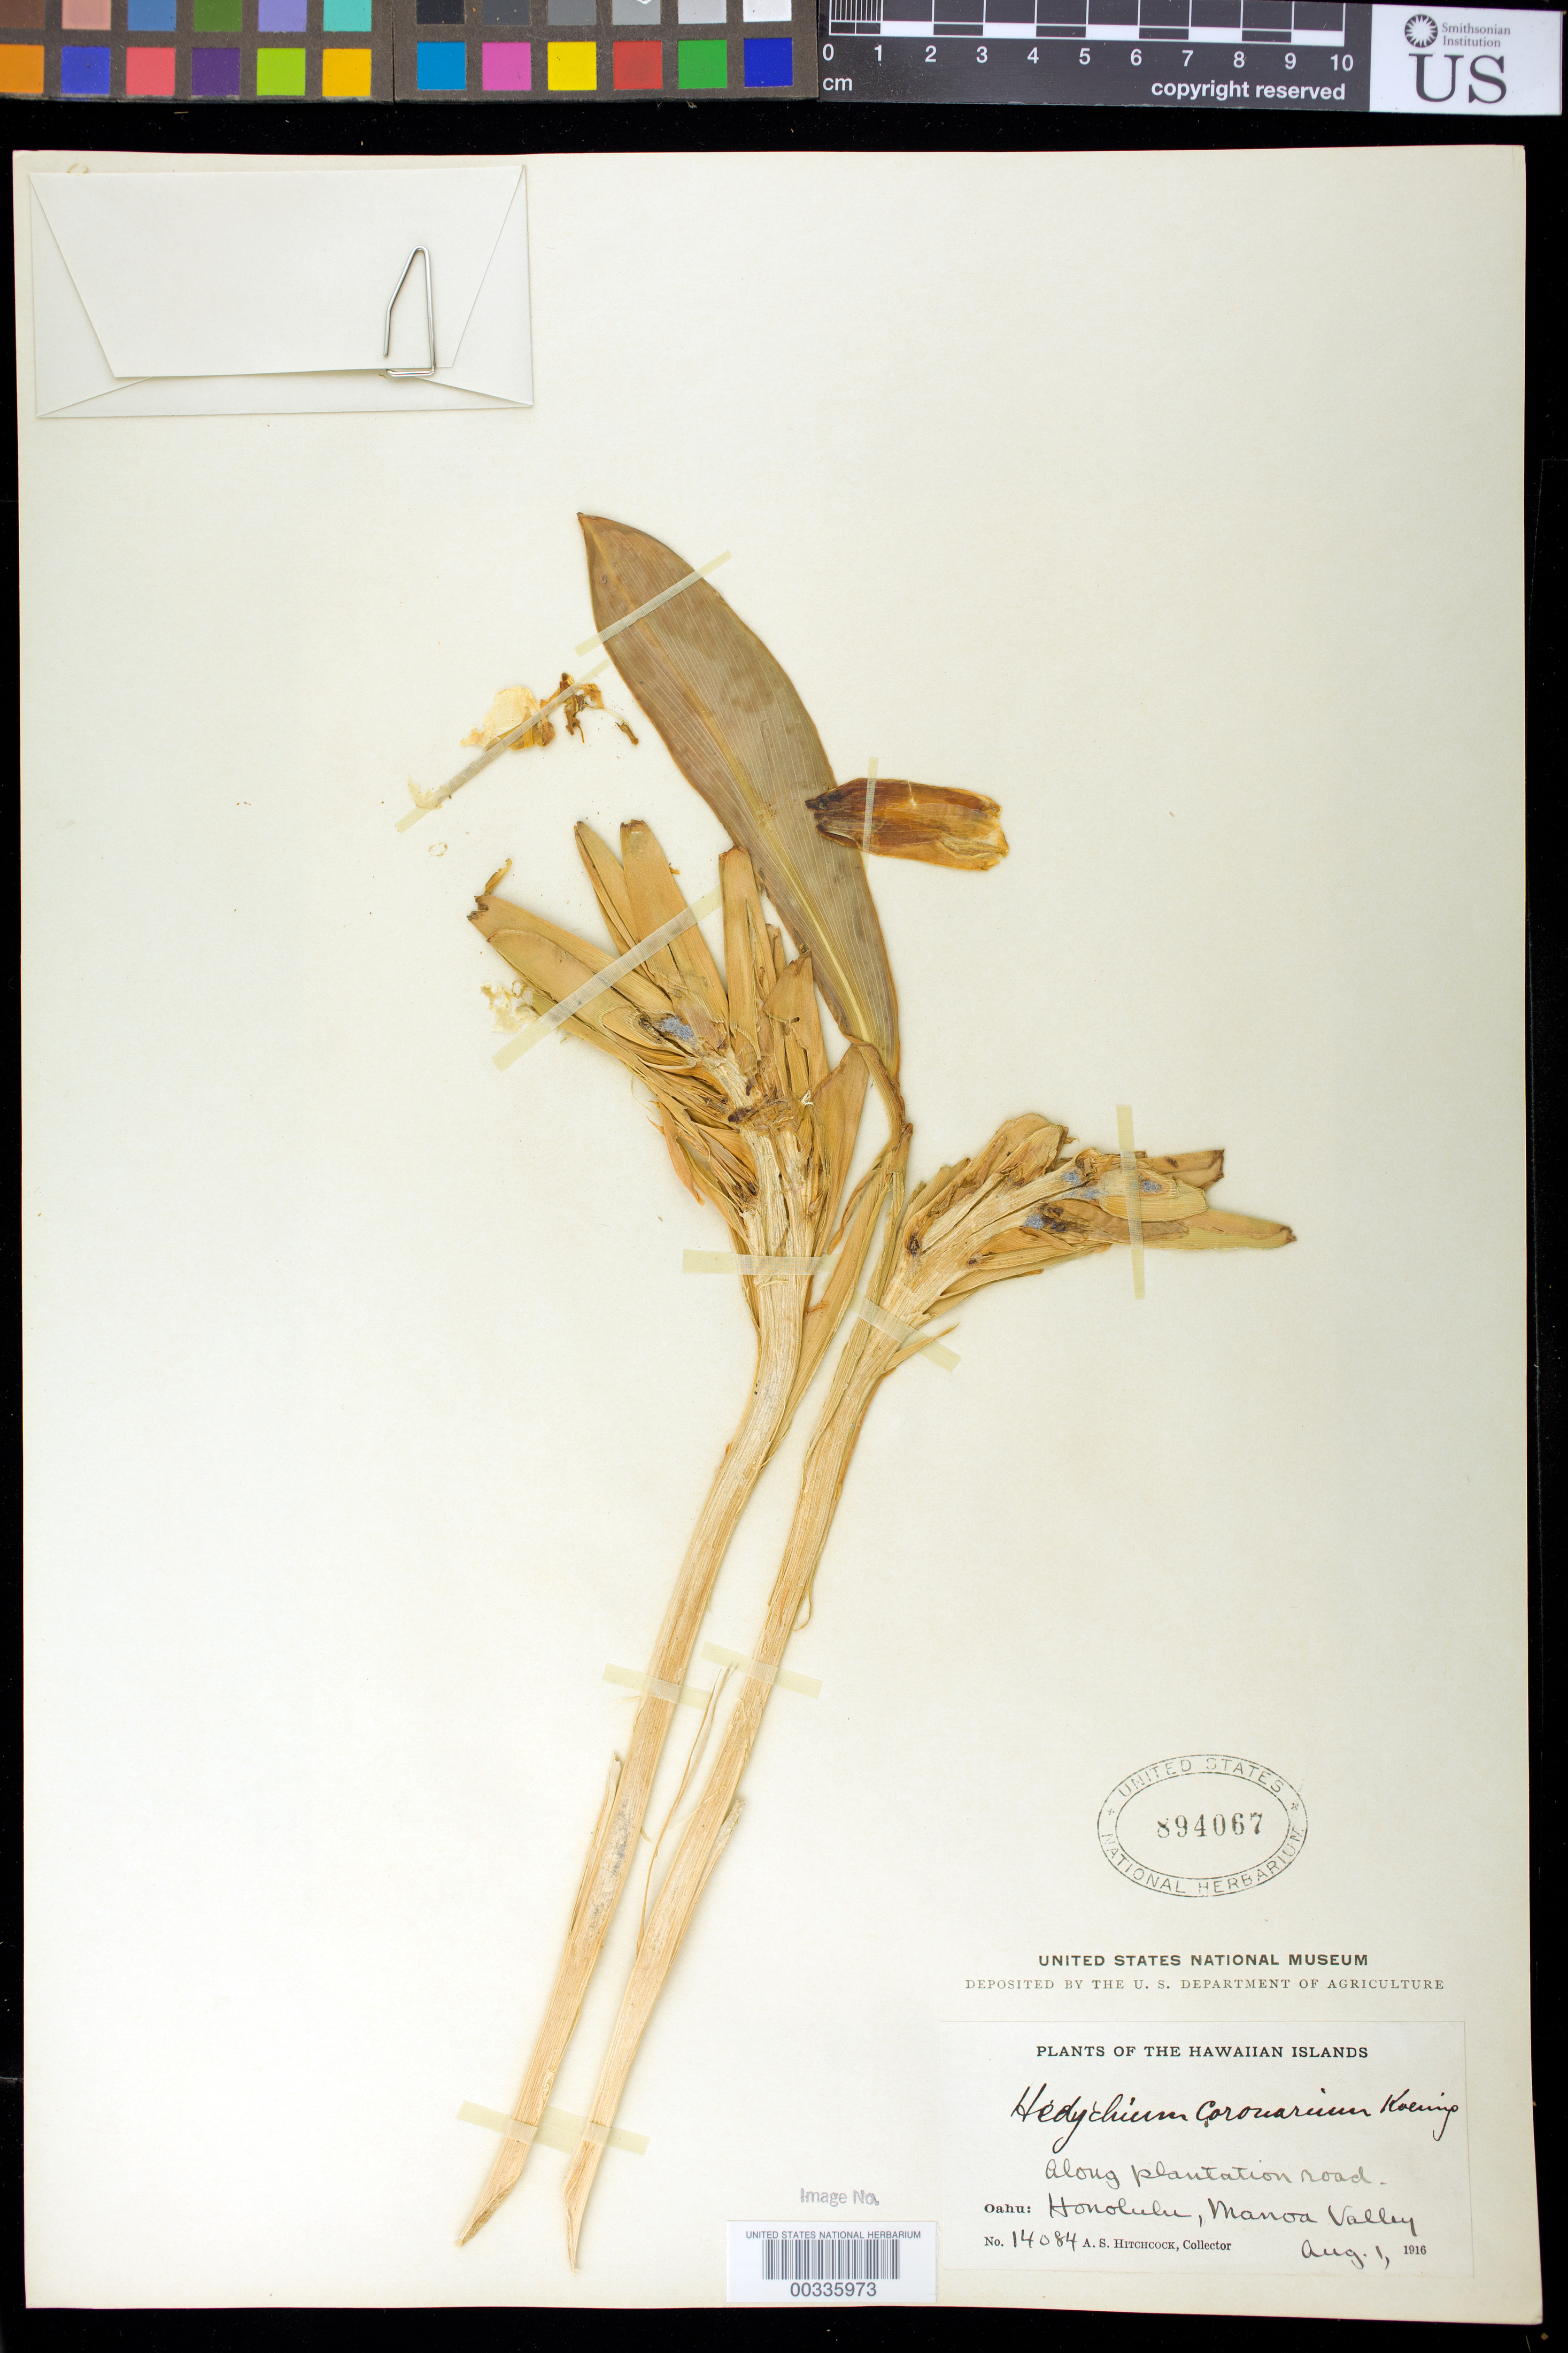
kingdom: Plantae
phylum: Tracheophyta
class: Liliopsida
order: Zingiberales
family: Zingiberaceae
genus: Hedychium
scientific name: Hedychium coronarium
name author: J. Koenig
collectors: A. S. Hitchcock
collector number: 14084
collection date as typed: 01 Aug 1916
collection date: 1916-08-01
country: United States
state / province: Hawaii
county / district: Honolulu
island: Oahu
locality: Manoa valley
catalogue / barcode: US 894067